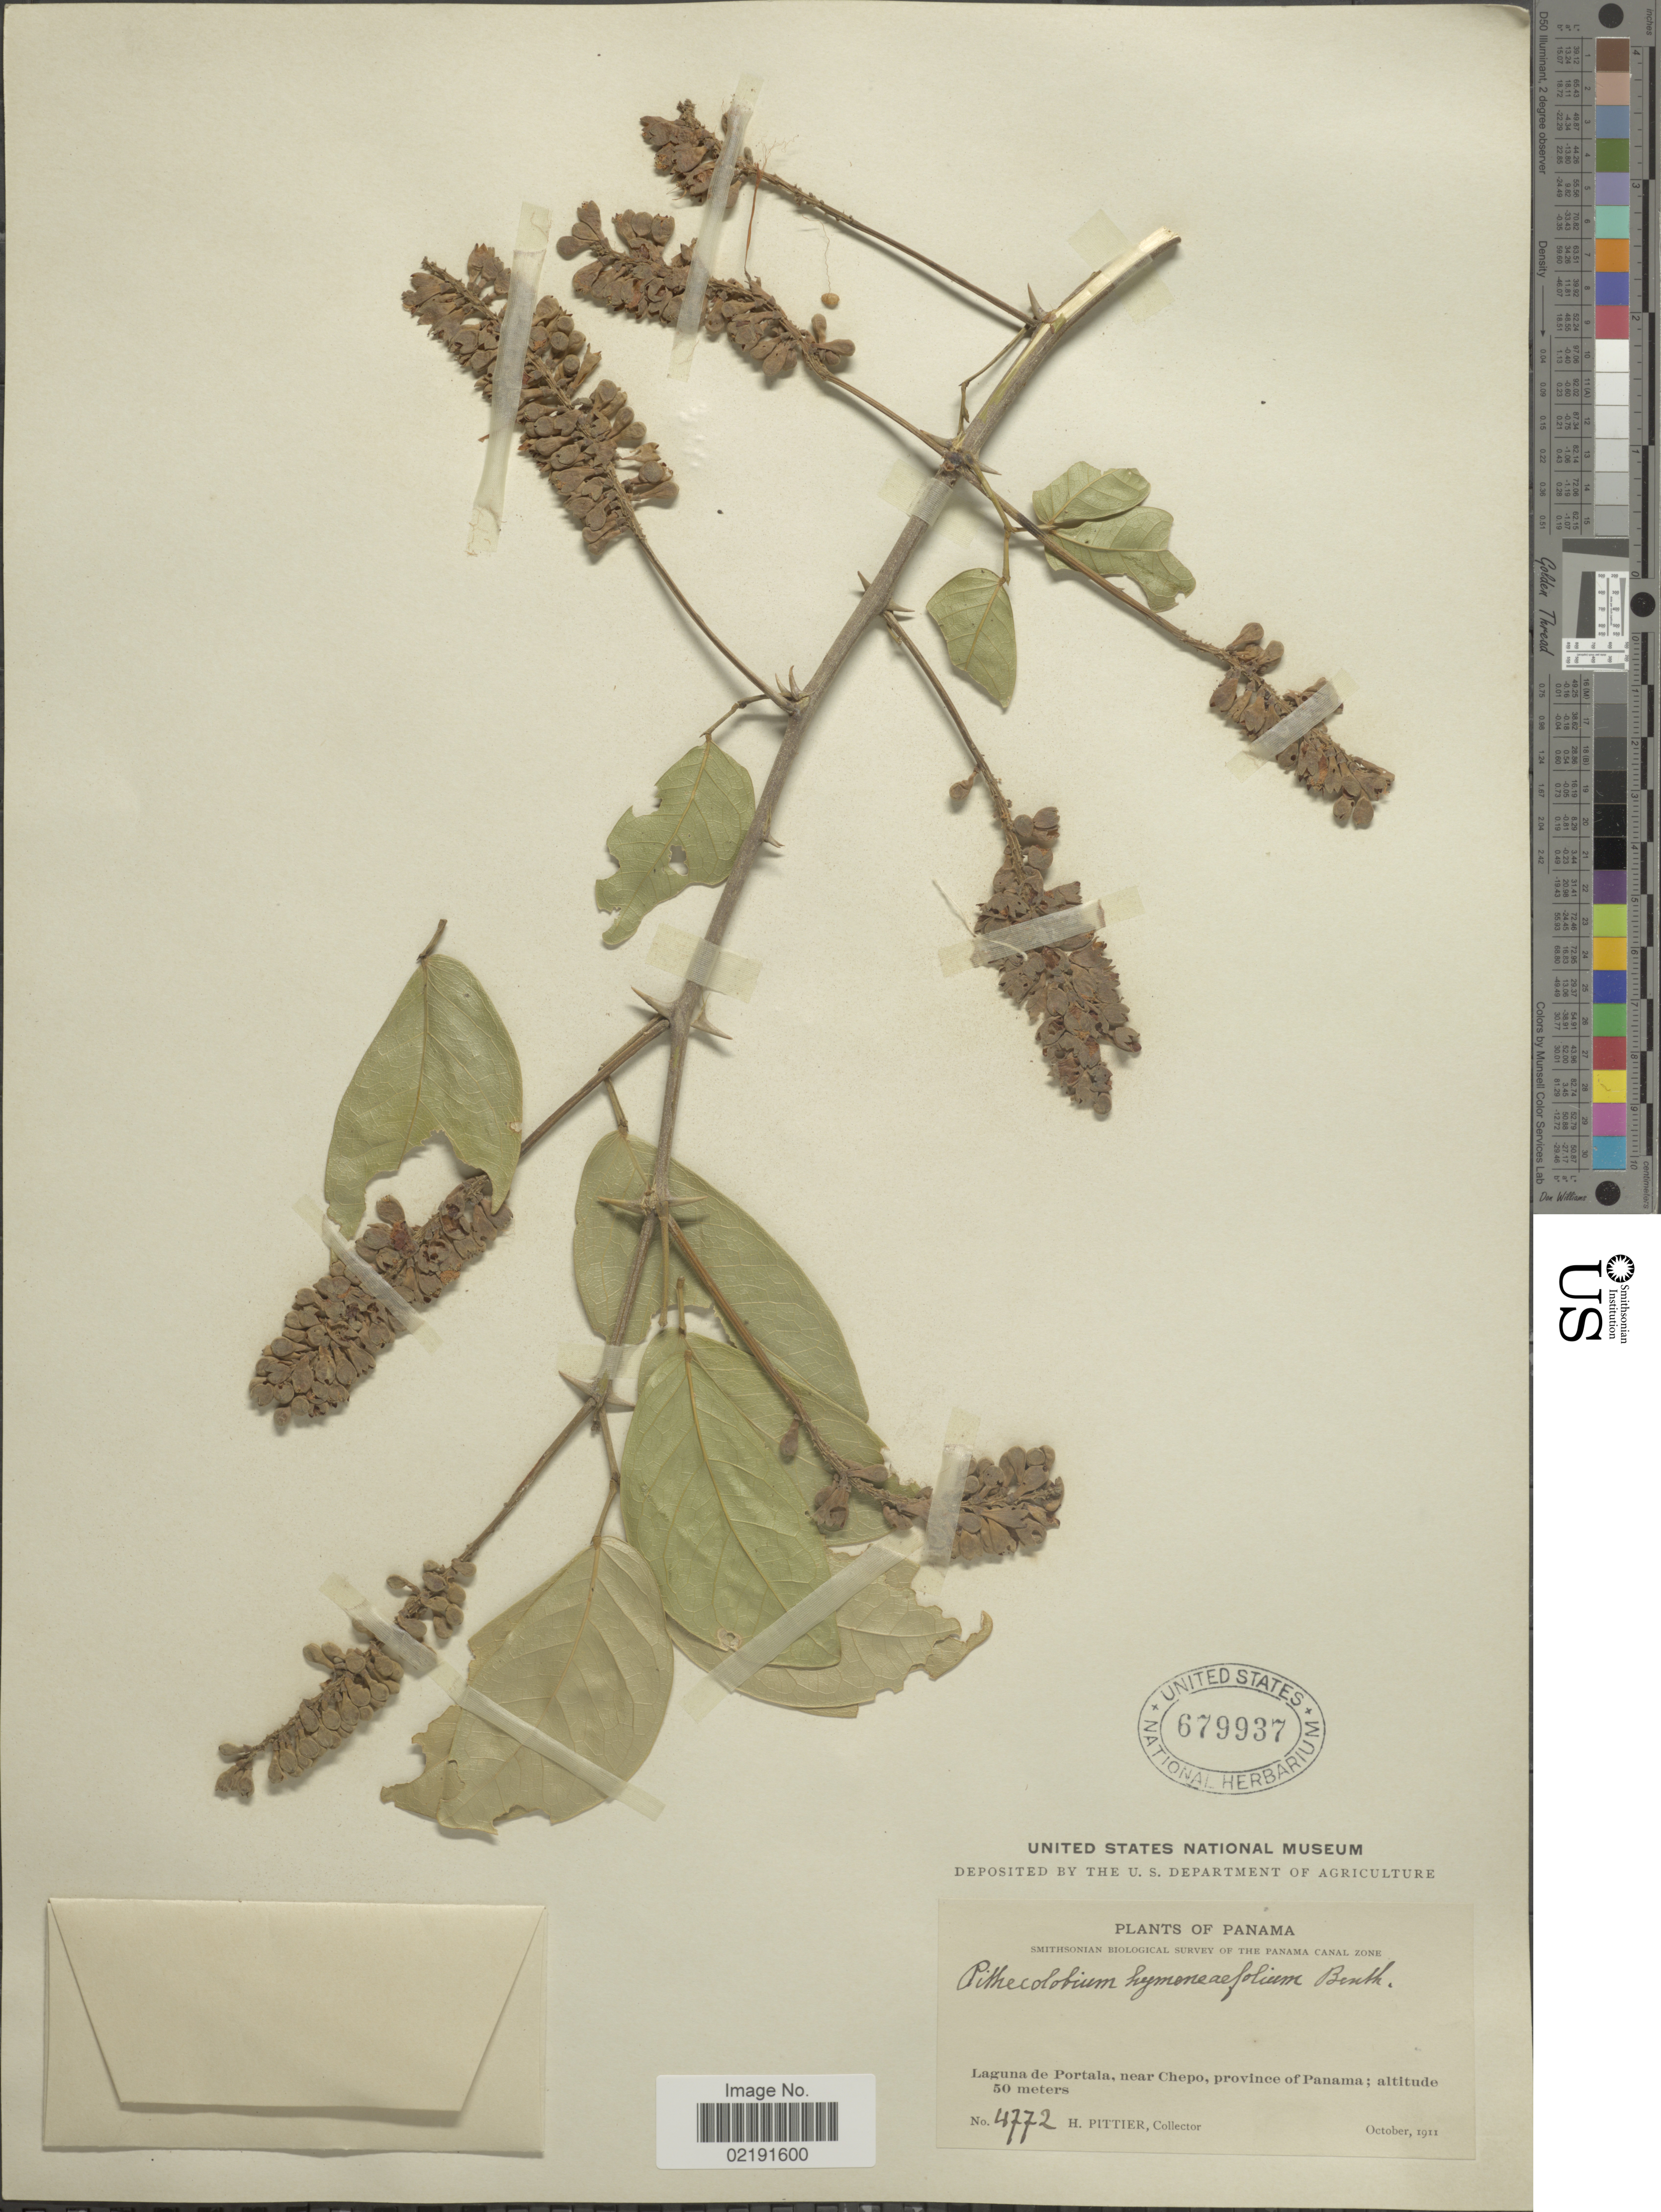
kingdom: Plantae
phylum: Tracheophyta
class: Magnoliopsida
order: Fabales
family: Fabaceae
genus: Pithecellobium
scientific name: Pithecellobium hymenaeifolium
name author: (Humb. & Bonpl. ex Willd.) Benth.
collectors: H. F. Pittier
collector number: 4772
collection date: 1911-10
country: Panama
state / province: Panamá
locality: Laguna de Portala, near Chepo, province of Panama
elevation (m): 50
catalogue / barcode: US 679937